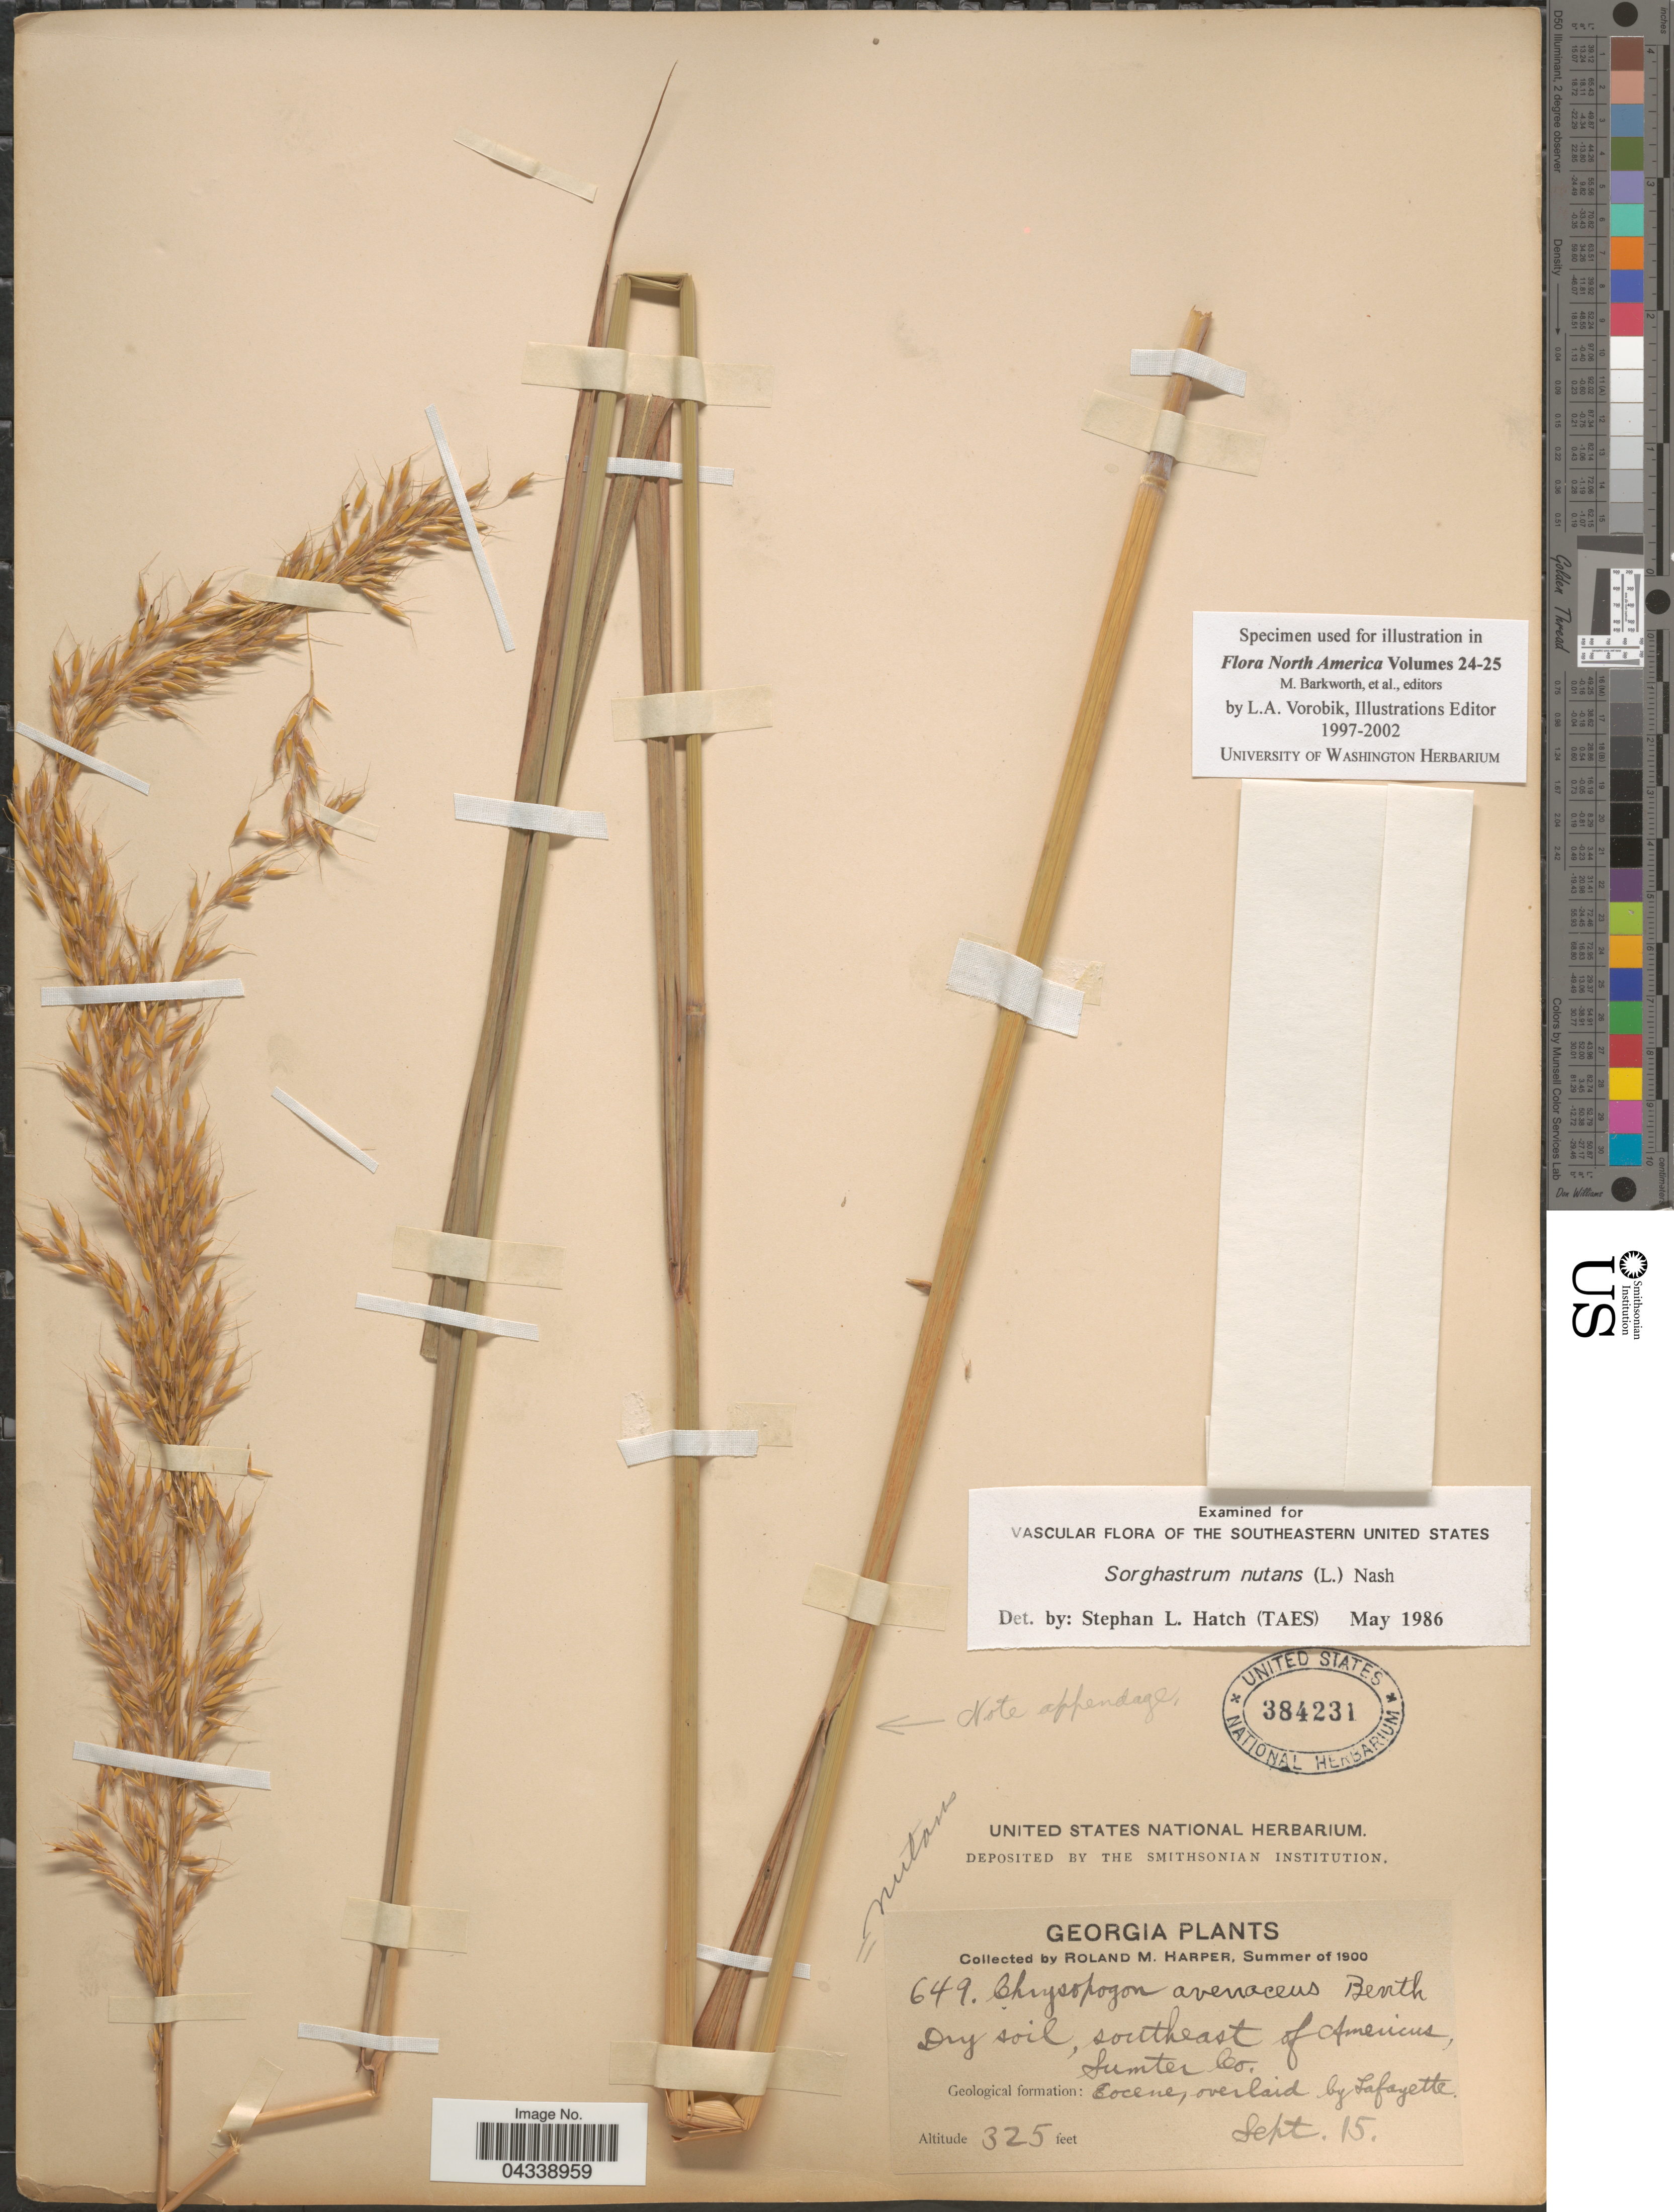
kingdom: Plantae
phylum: Tracheophyta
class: Liliopsida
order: Poales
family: Poaceae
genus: Sorghastrum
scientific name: Sorghastrum nutans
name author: (L.) Nash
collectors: R. M. Harper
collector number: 649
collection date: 1900-09-15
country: United States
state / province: Georgia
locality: Southeast of Americus, Sumter Co. Geological formation: Eocene, overlaid by Lafayette.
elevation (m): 99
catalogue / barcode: US 384231